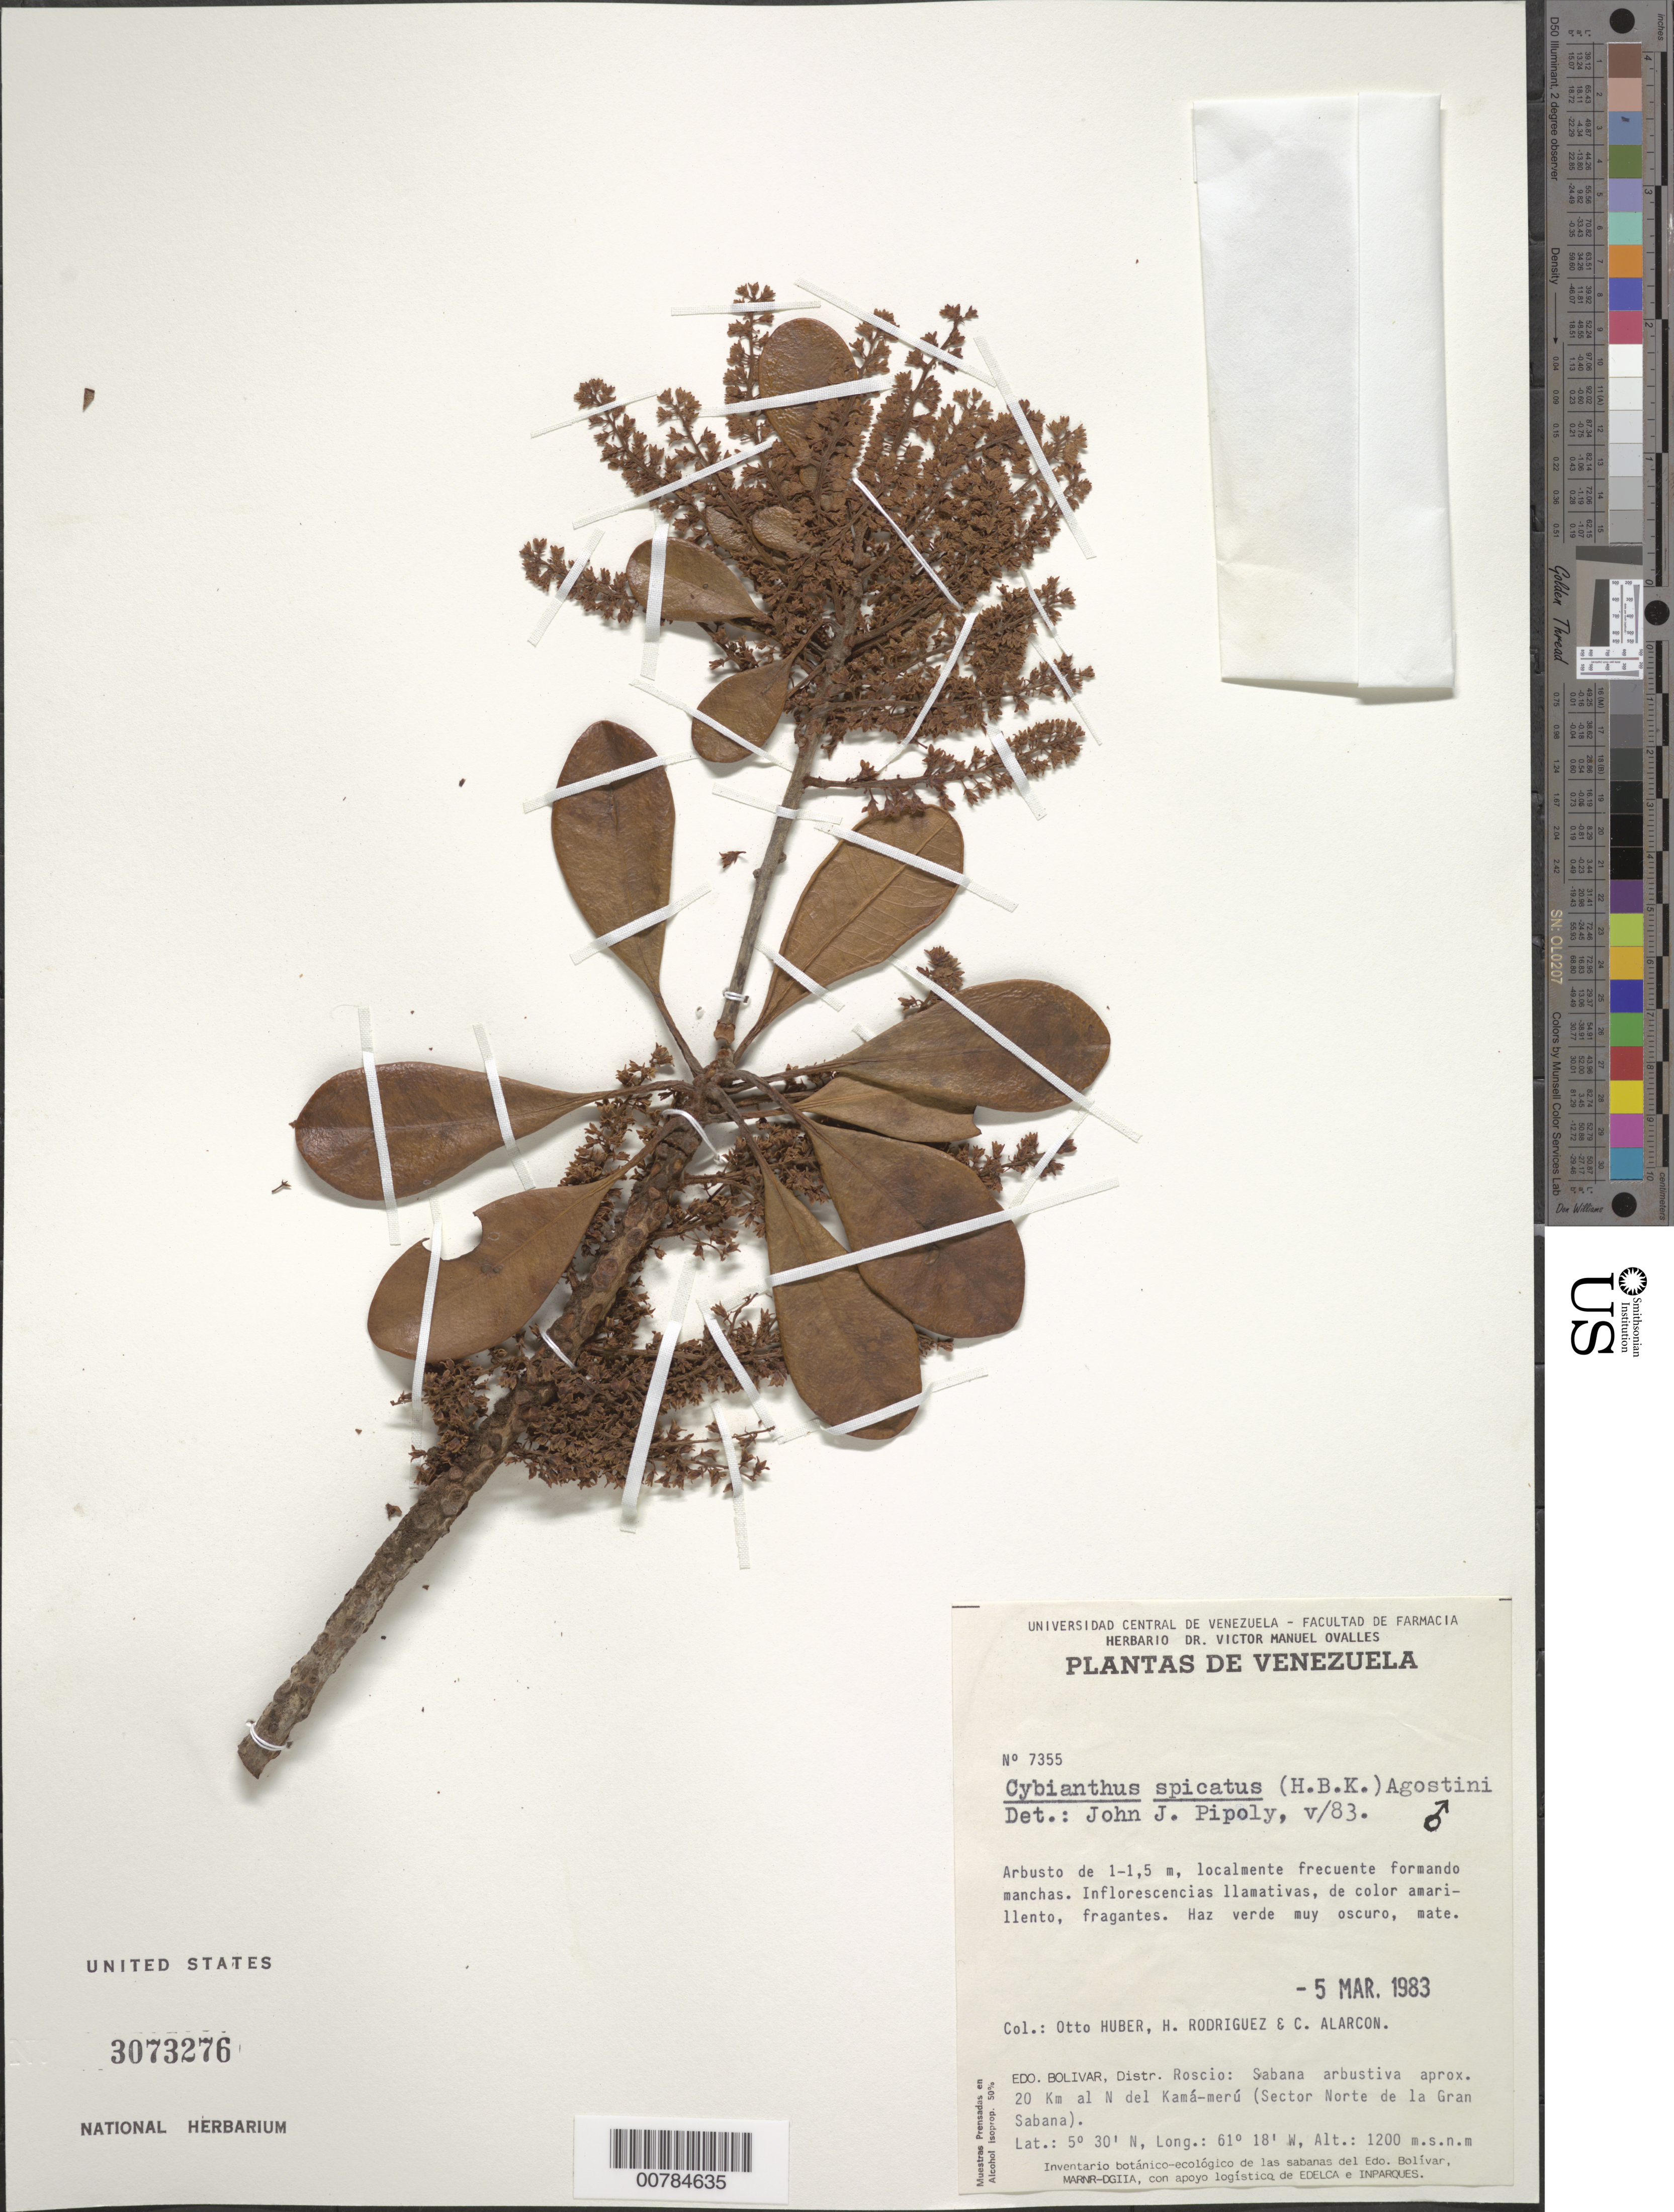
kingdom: Plantae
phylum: Tracheophyta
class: Magnoliopsida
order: Ericales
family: Primulaceae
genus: Cybianthus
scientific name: Cybianthus spicatus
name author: (Kunth) G. Agostini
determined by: Pipoly, J. J., III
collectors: O. Huber, H. Rodriguez & C. Alarcon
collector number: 7355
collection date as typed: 5-Mar-83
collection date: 1983-03-05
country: Venezuela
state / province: Bolívar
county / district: Roscio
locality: Kamá-merú, 20 km N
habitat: Sabana arbustiva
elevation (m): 1200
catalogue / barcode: US 3073276